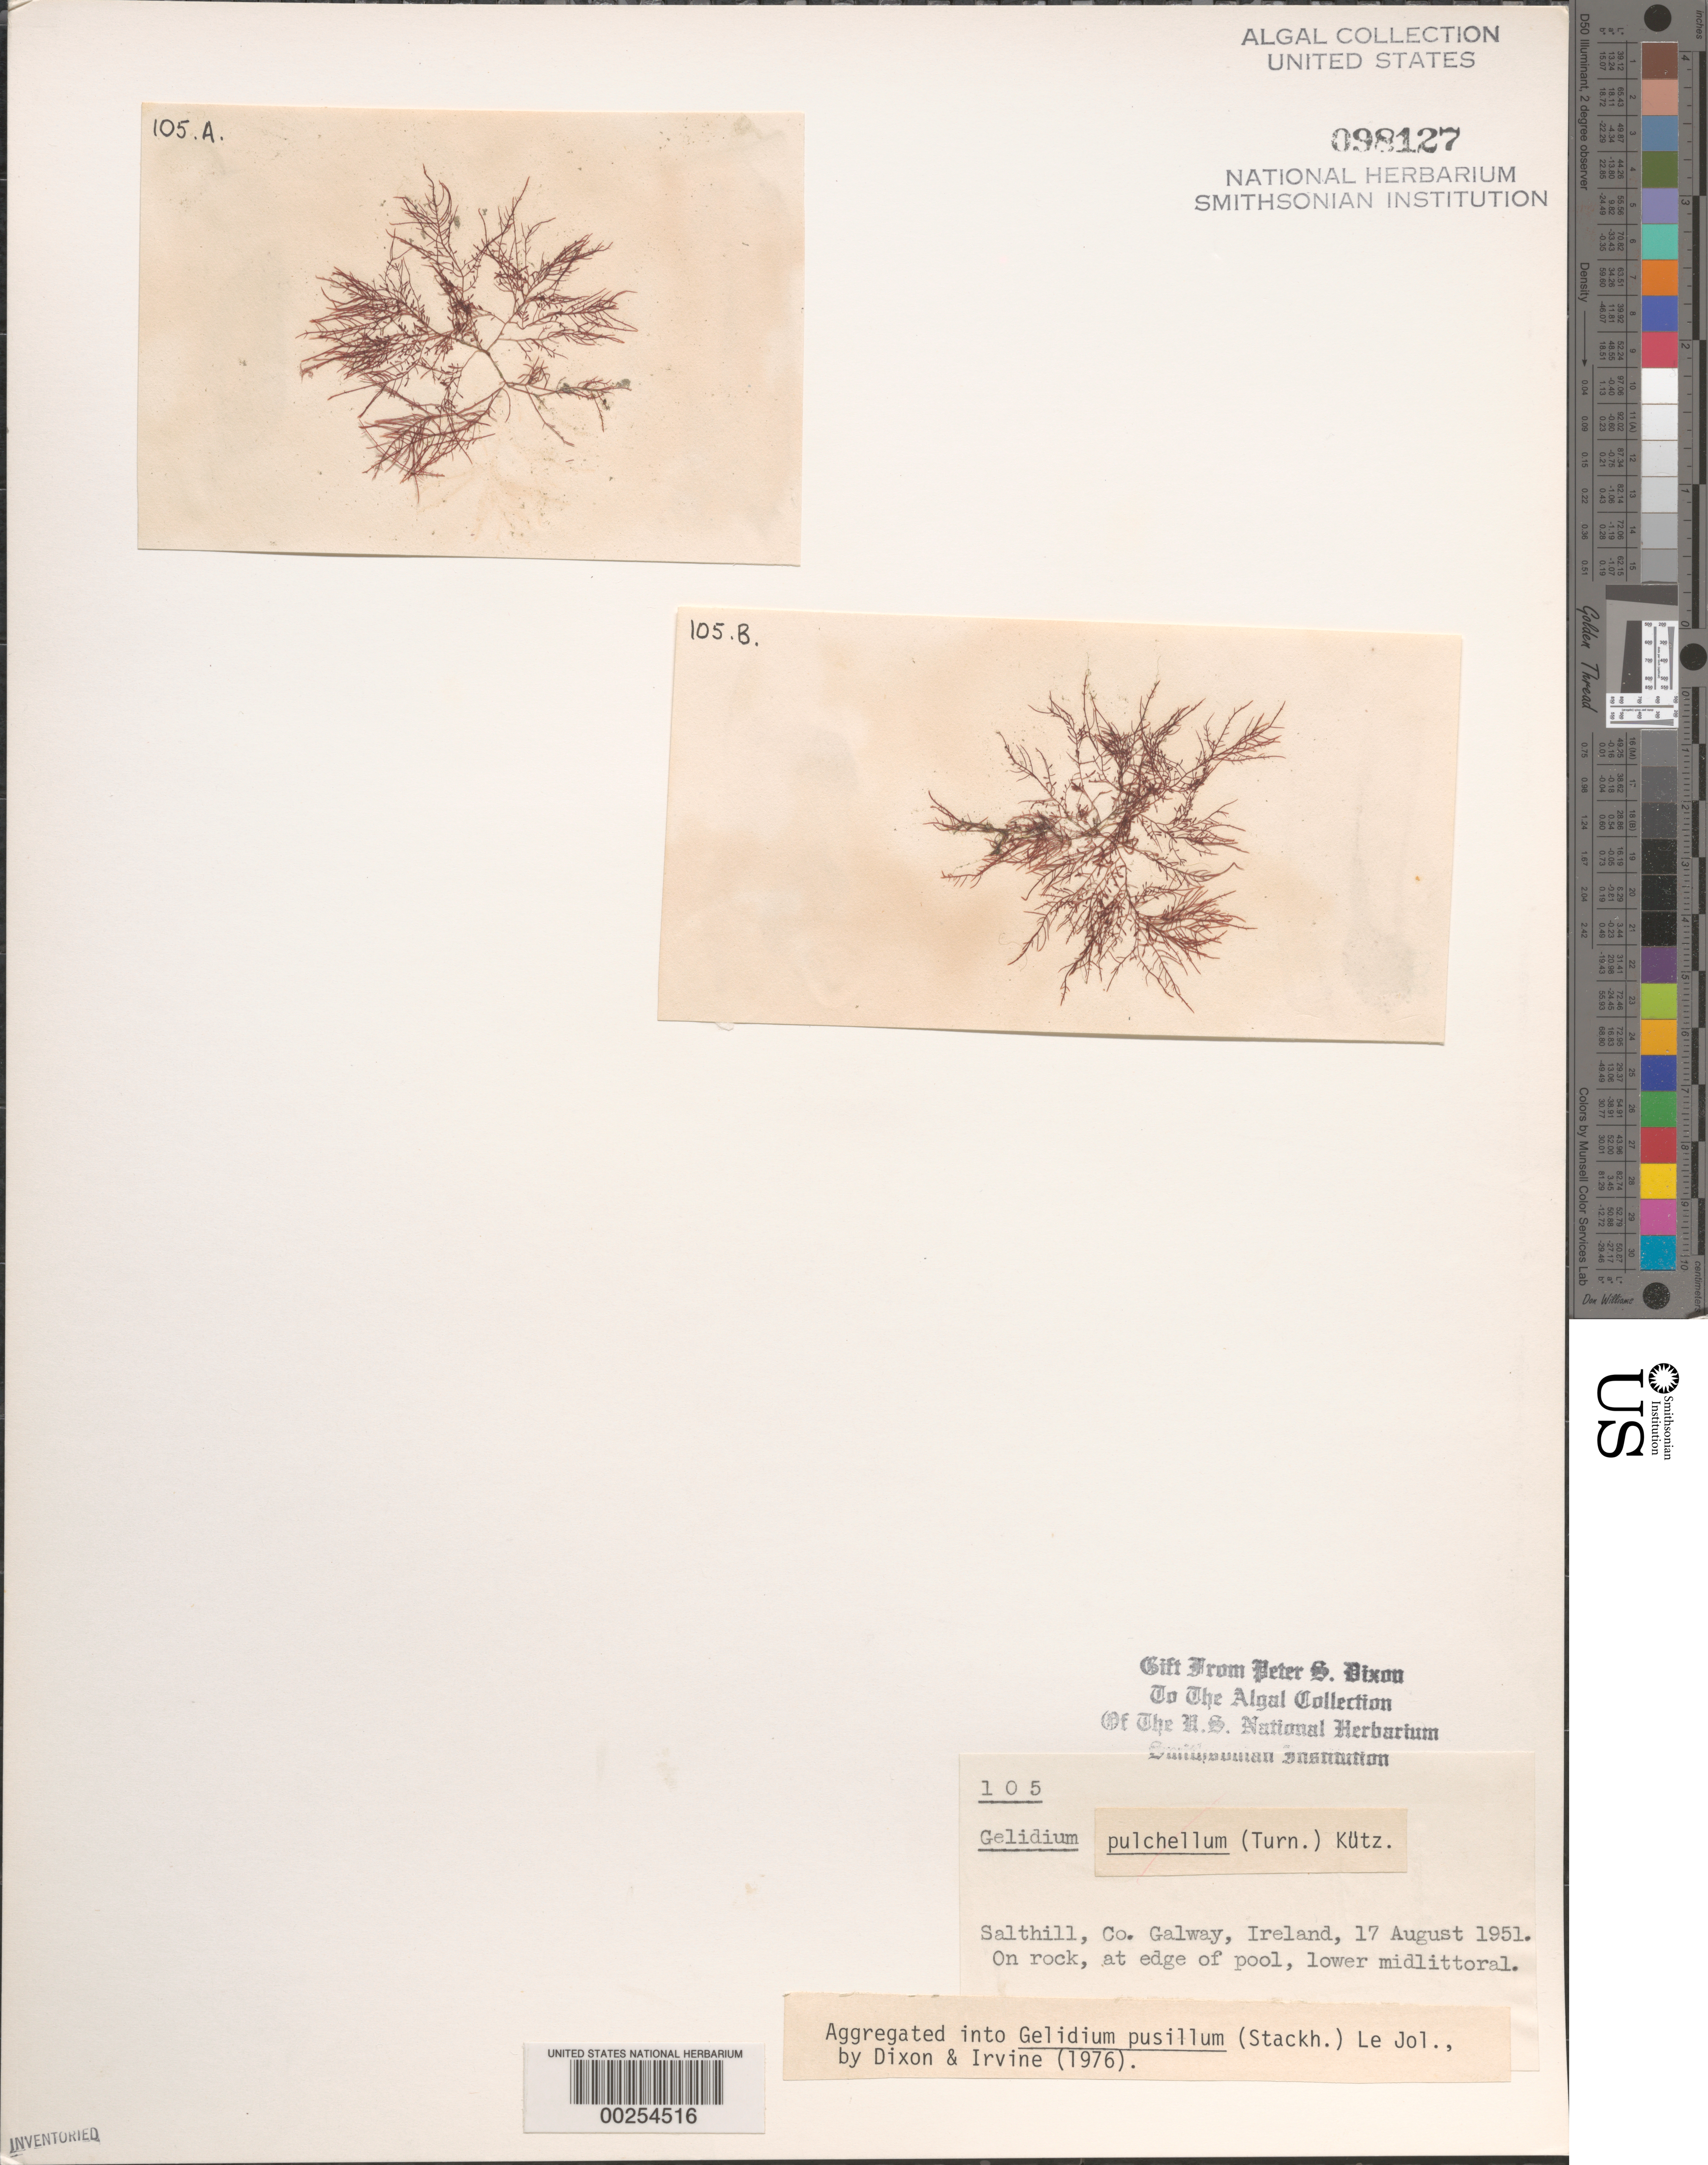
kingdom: Plantae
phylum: Rhodophyta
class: Florideophyceae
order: Gelidiales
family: Gelidiaceae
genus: Gelidium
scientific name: Gelidium pusillum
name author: (Stackh.) Le Jol.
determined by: Dixon, P. S.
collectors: P. S. Dixon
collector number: PSD 105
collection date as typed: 17 Aug 1951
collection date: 1951-08-17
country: Ireland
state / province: Connaught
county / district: Galway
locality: Salthill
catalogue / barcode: US 98127